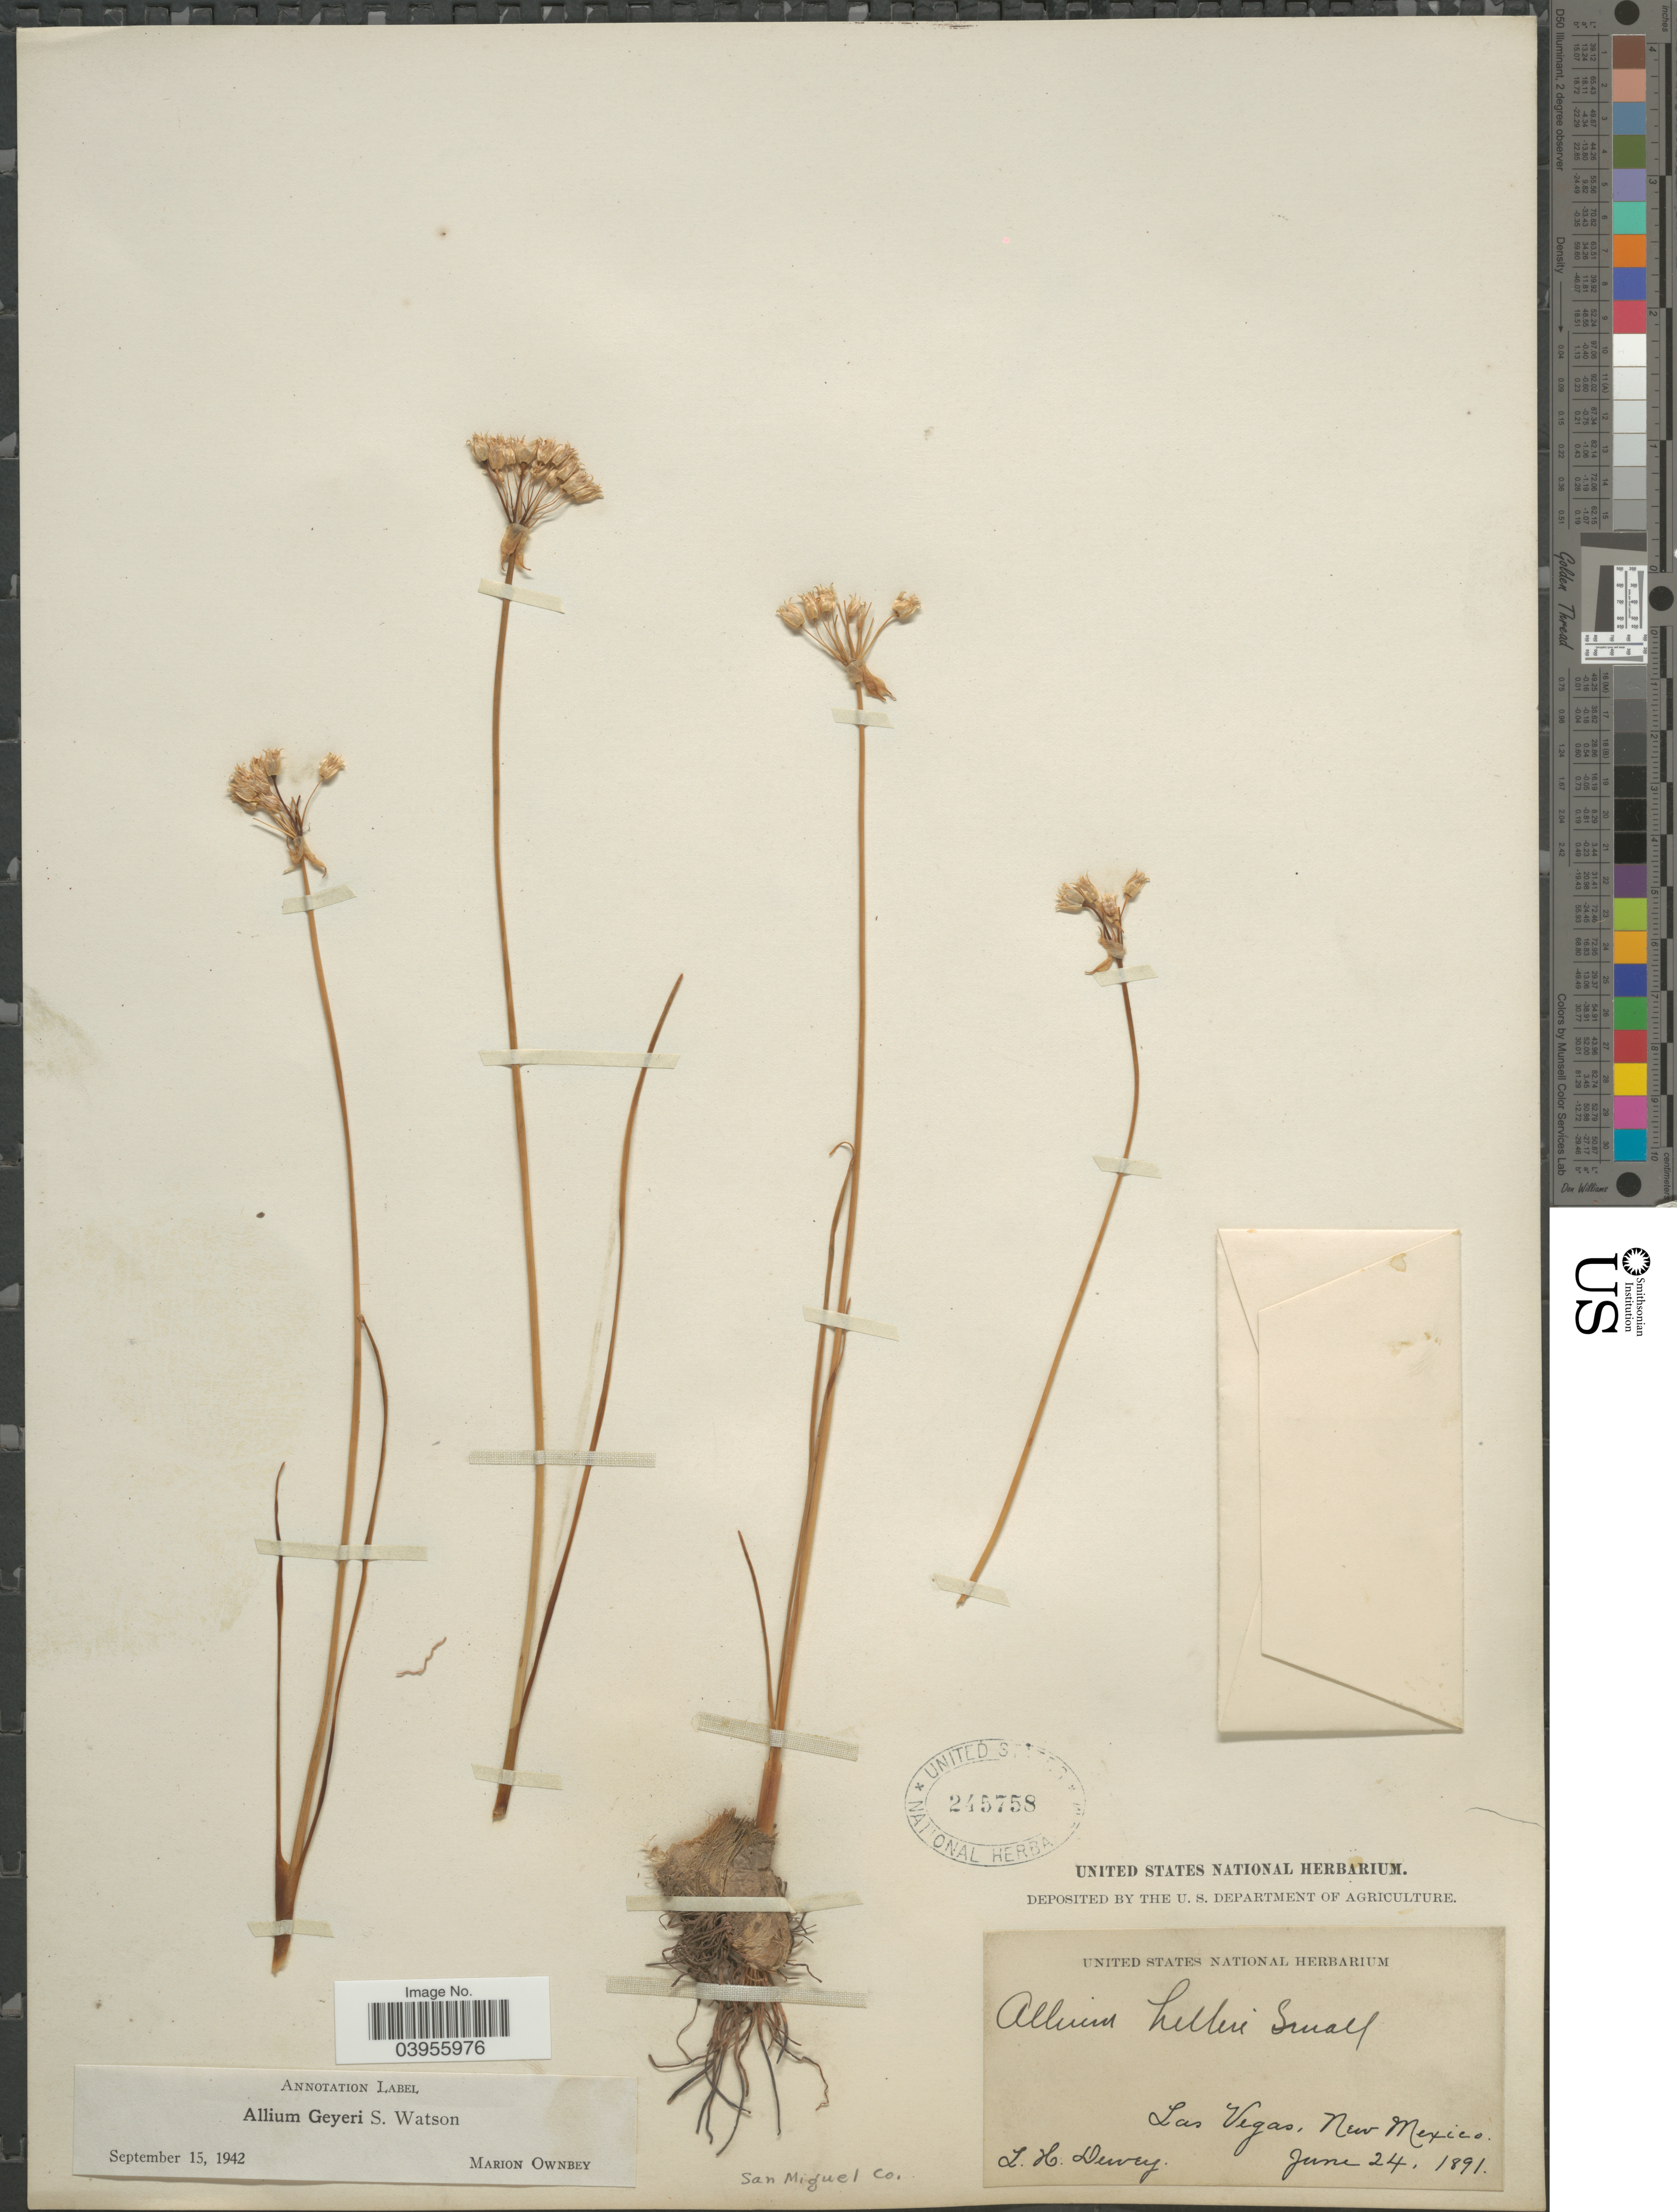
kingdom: Plantae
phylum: Tracheophyta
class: Liliopsida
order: Asparagales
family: Amaryllidaceae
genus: Allium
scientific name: Allium geyeri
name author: S. Watson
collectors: L. H. Dewey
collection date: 1891-06-24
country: United States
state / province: New Mexico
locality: Las Vegas. San Miguel Co.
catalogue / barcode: US 245758